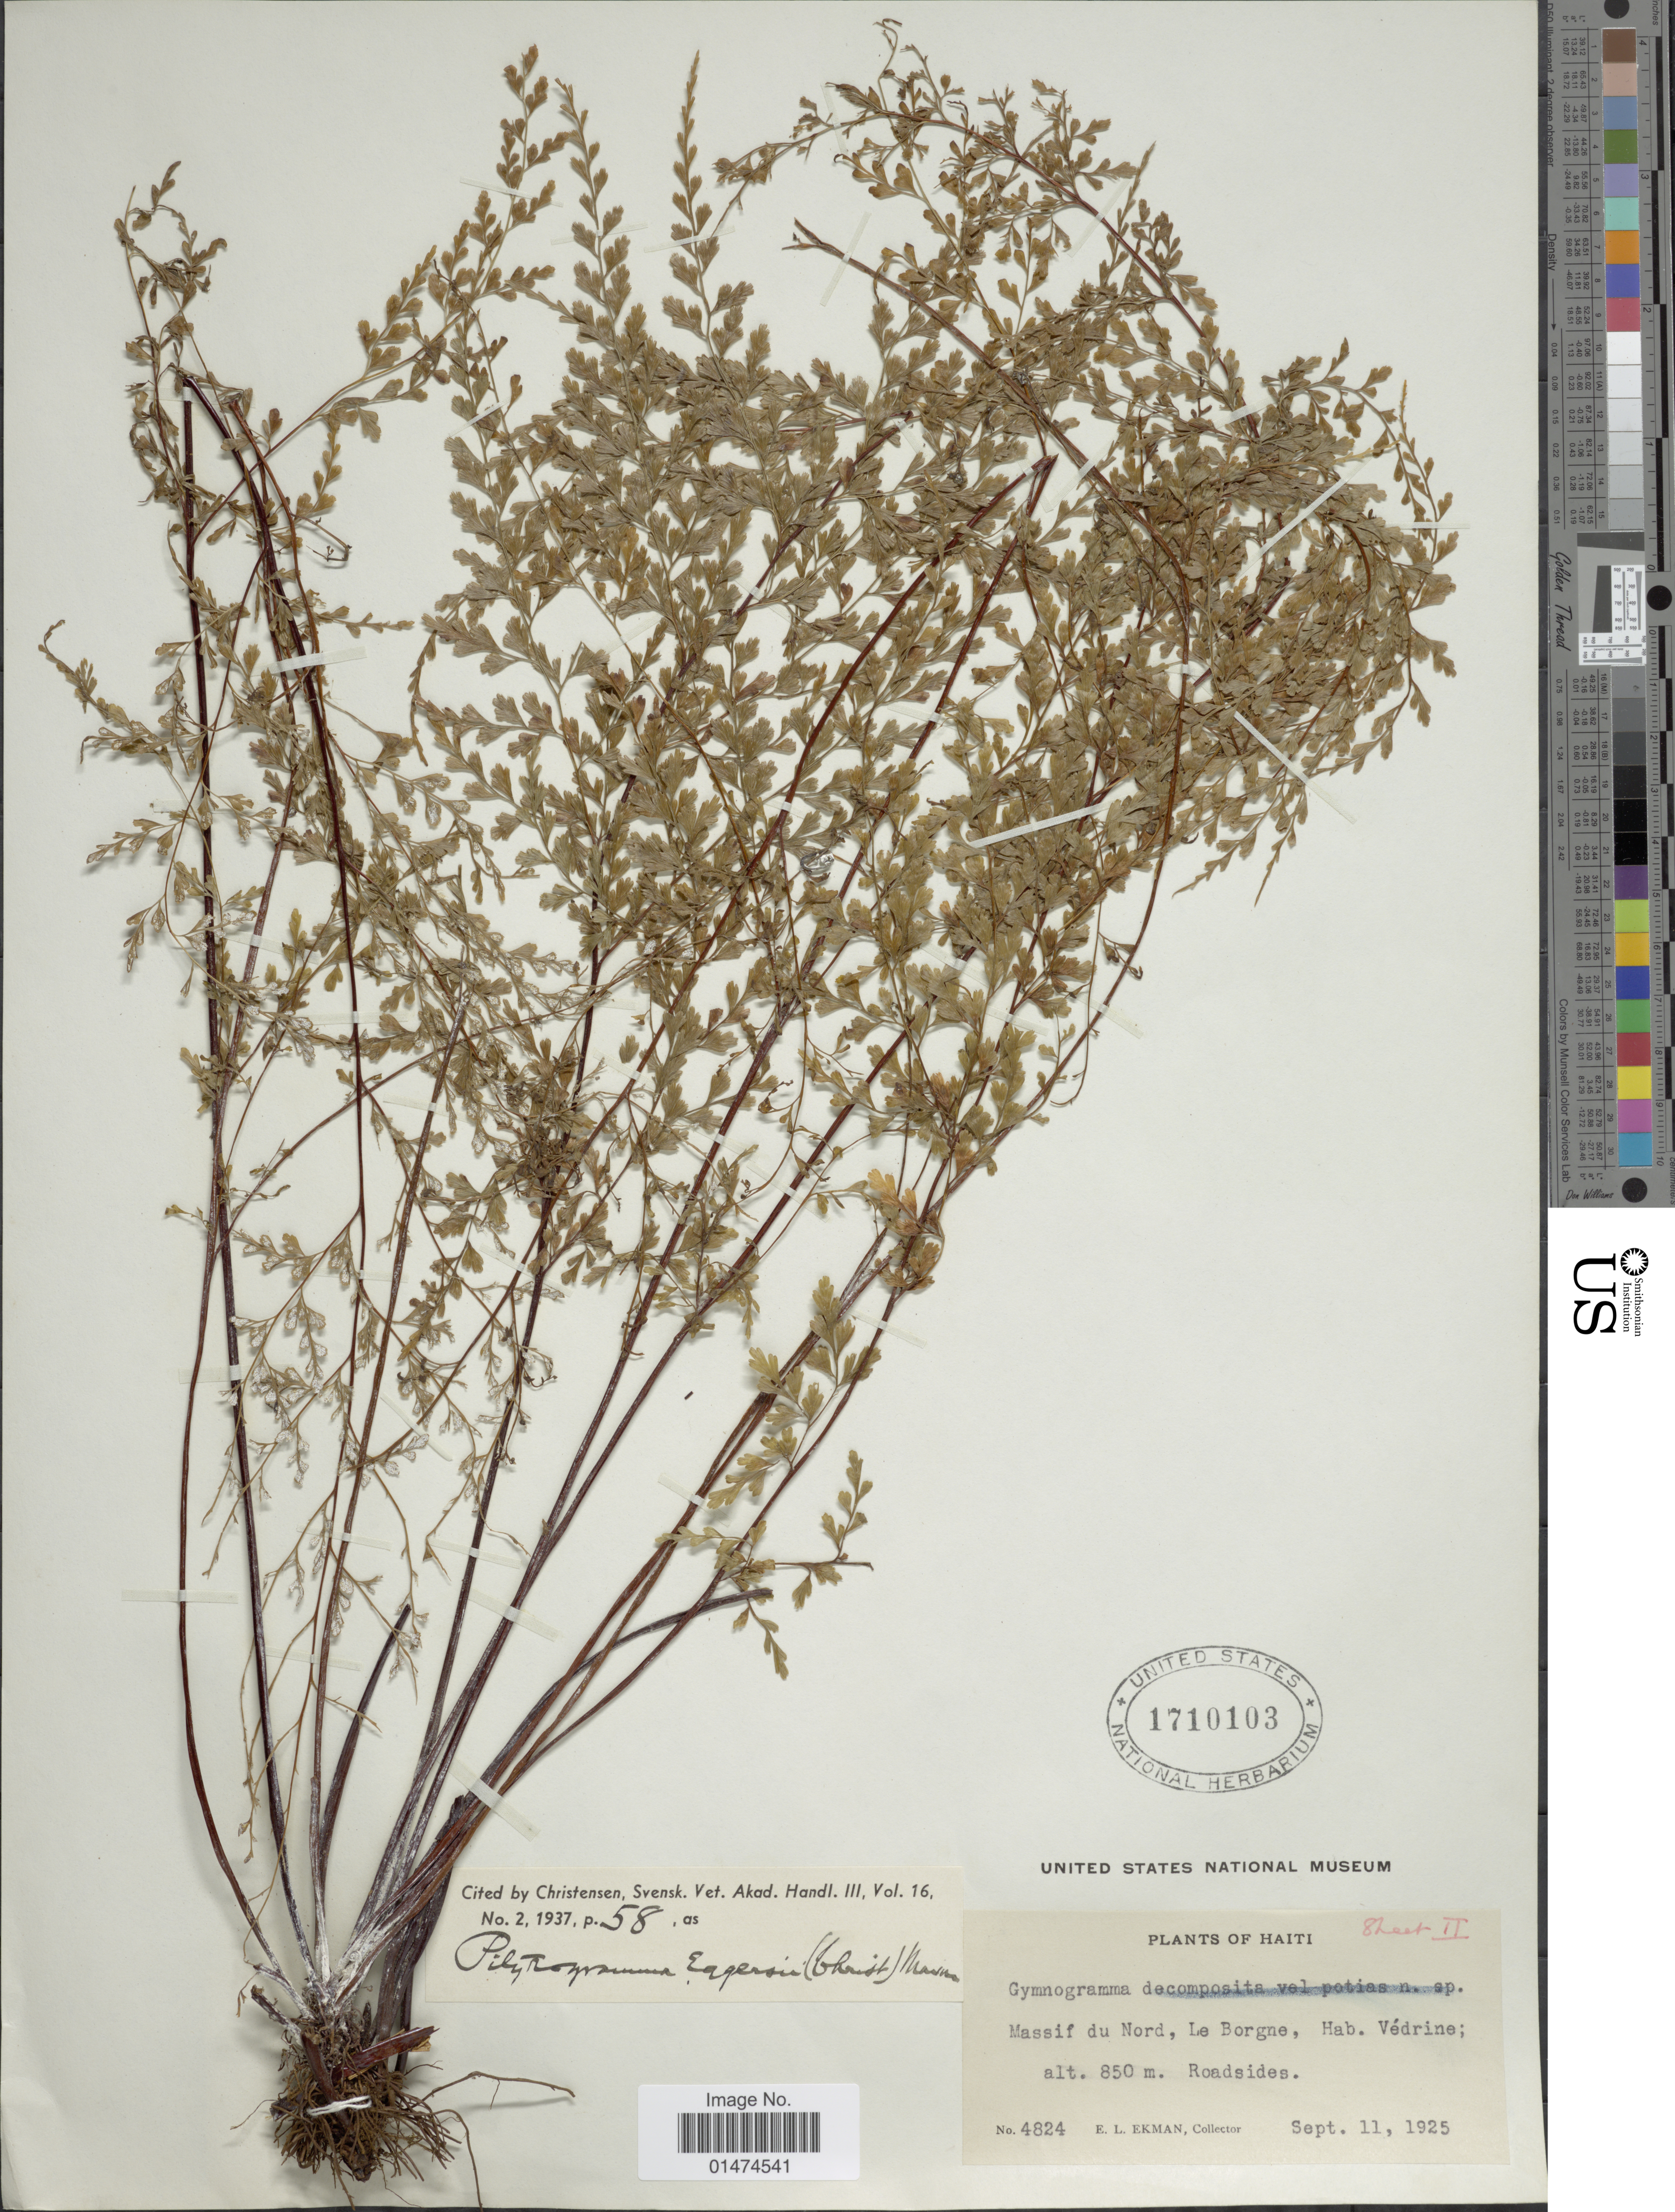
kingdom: Plantae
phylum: Tracheophyta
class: Polypodiopsida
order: Polypodiales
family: Pteridaceae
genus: Pityrogramma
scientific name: Pityrogramma eggersii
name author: (Christ) Maxon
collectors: E. L. Ekman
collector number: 4824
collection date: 1925-09-11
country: Haiti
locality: Haiti, Massif du Nord, Le Borgne, Vedrine. Roadsides.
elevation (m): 850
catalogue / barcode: US 1710103